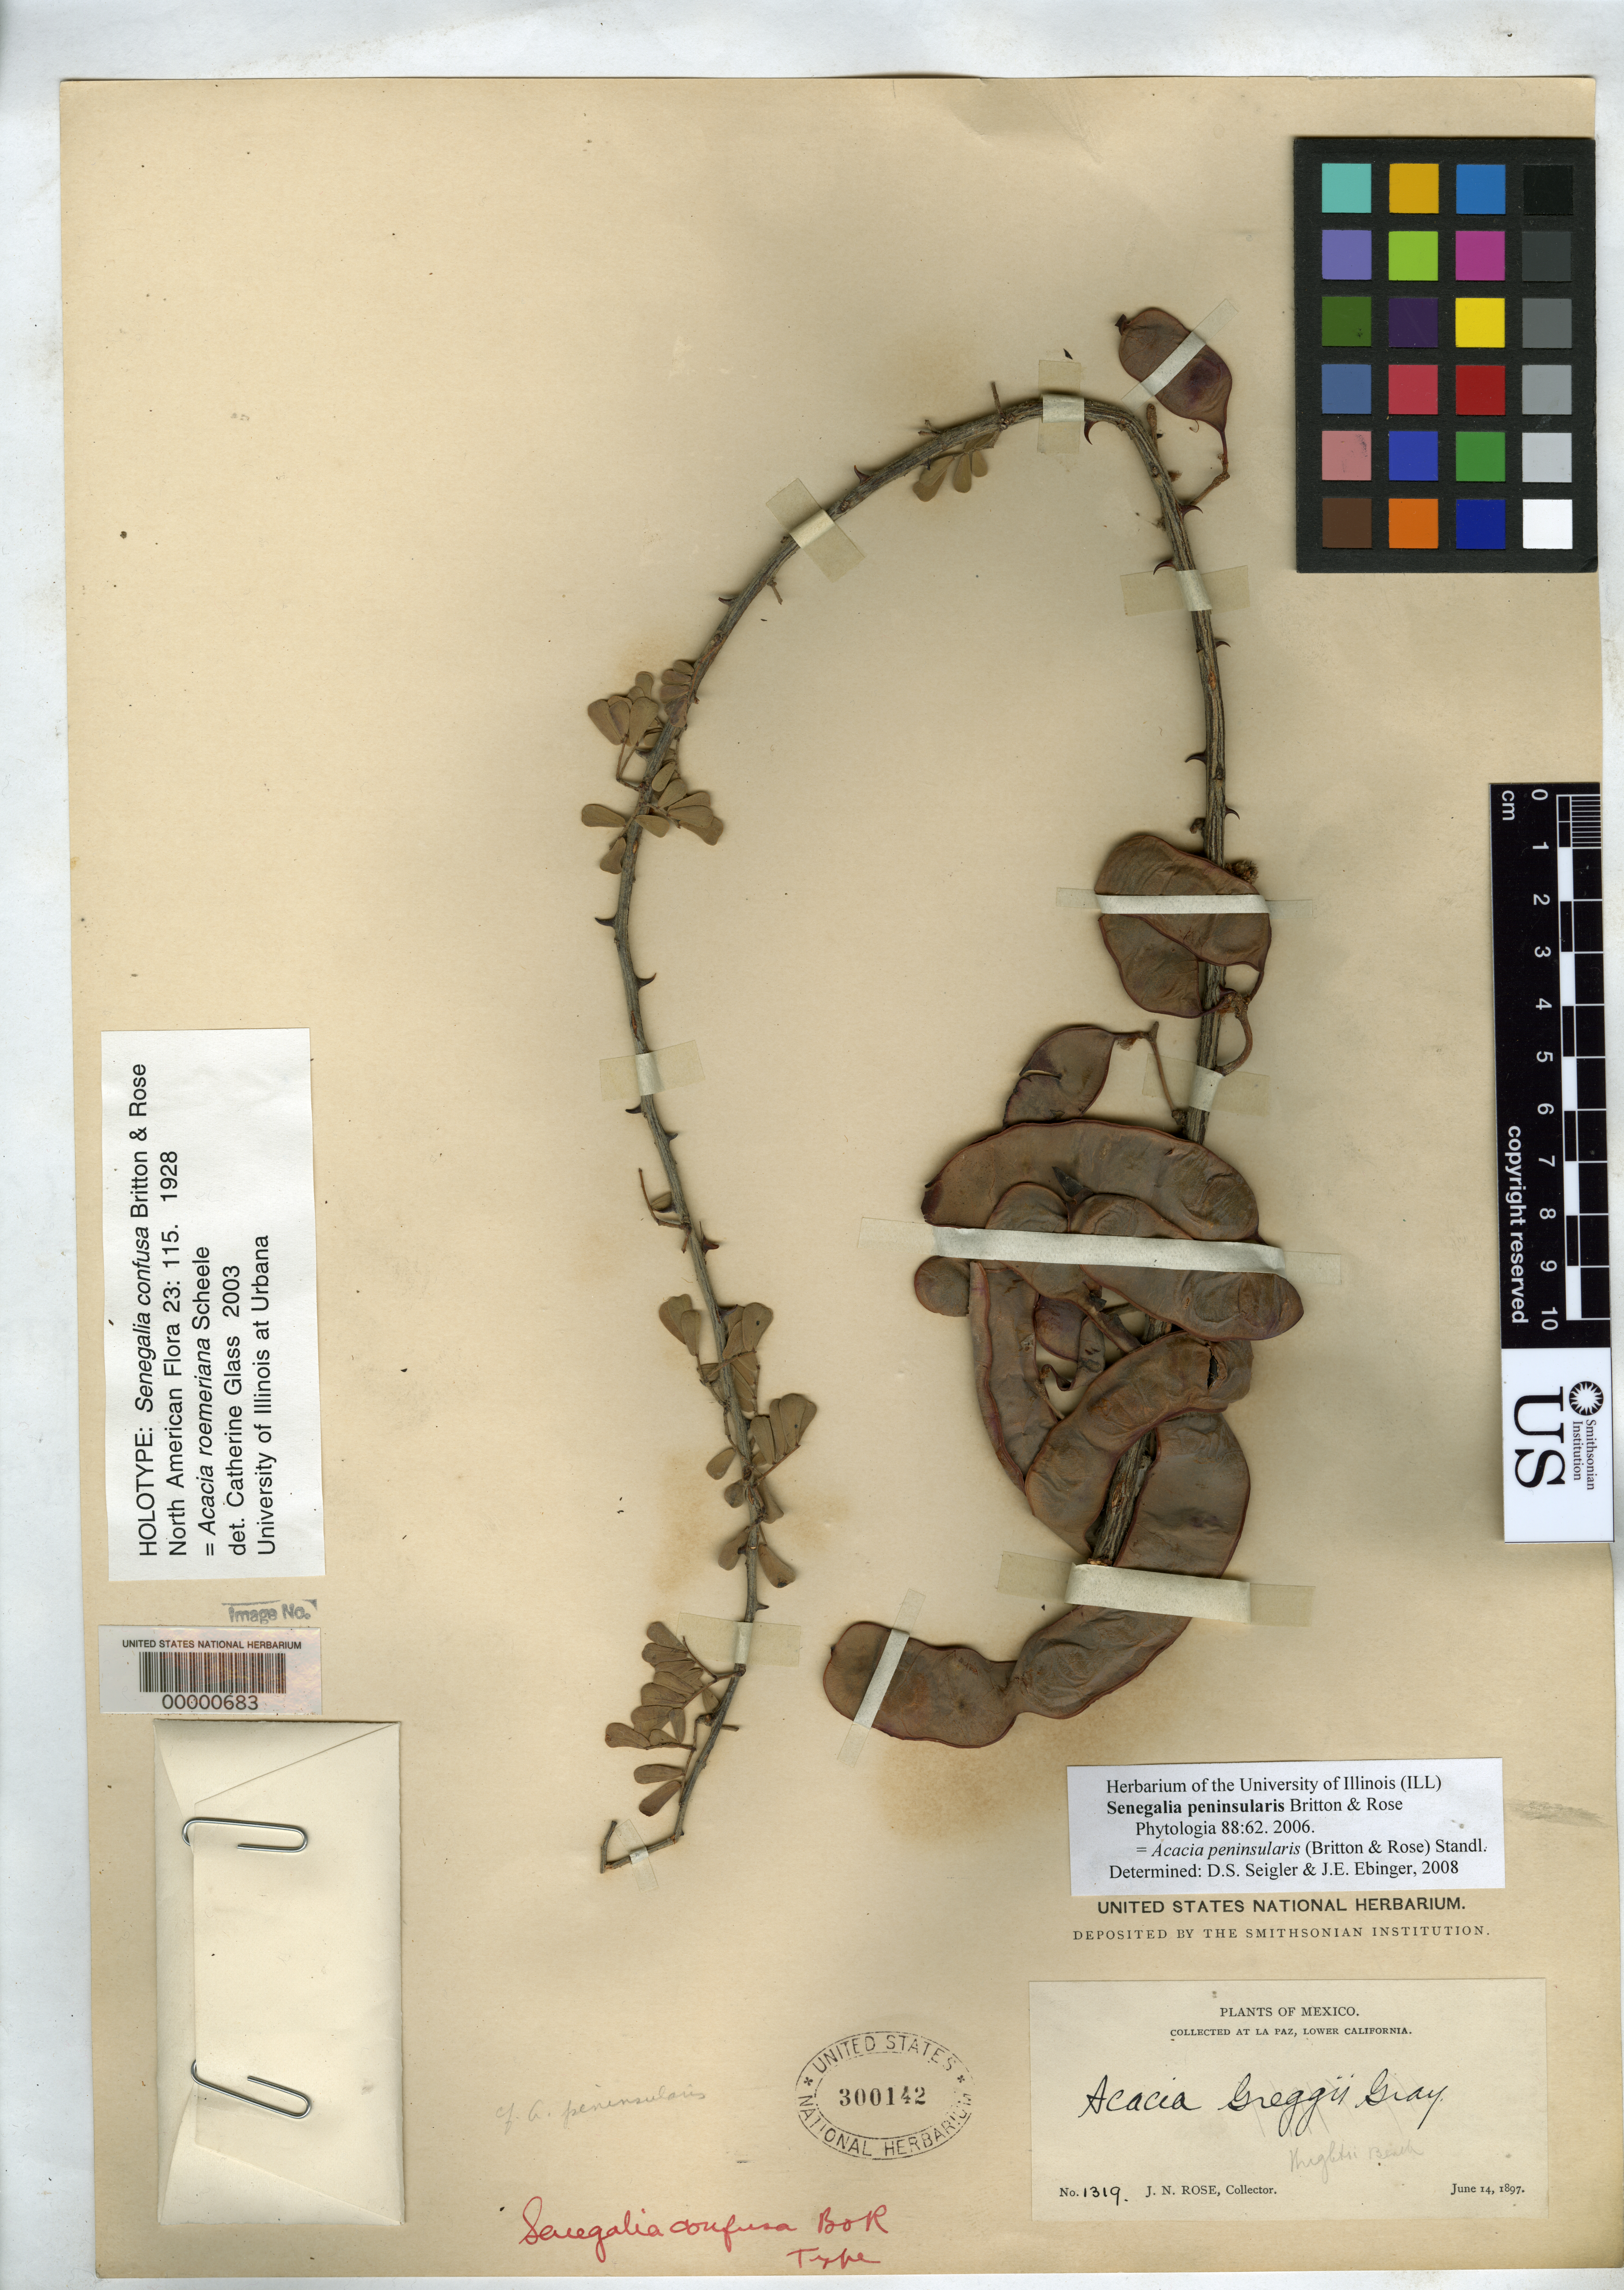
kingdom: Plantae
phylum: Tracheophyta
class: Magnoliopsida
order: Fabales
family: Fabaceae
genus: Senegalia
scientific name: Senegalia confusa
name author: Britton & Rose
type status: Holotype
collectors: J. N. Rose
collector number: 1319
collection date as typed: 14 Jun 1897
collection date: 1897-06-14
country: Mexico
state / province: Baja California Sur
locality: La Paz.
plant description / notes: Protologue does not indicate location of holotype. US specimen annotated (C. Glass 2003) and cited (Seigler et al. 2006, Phytologia 88: 62) as holotype.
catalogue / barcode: US 300142